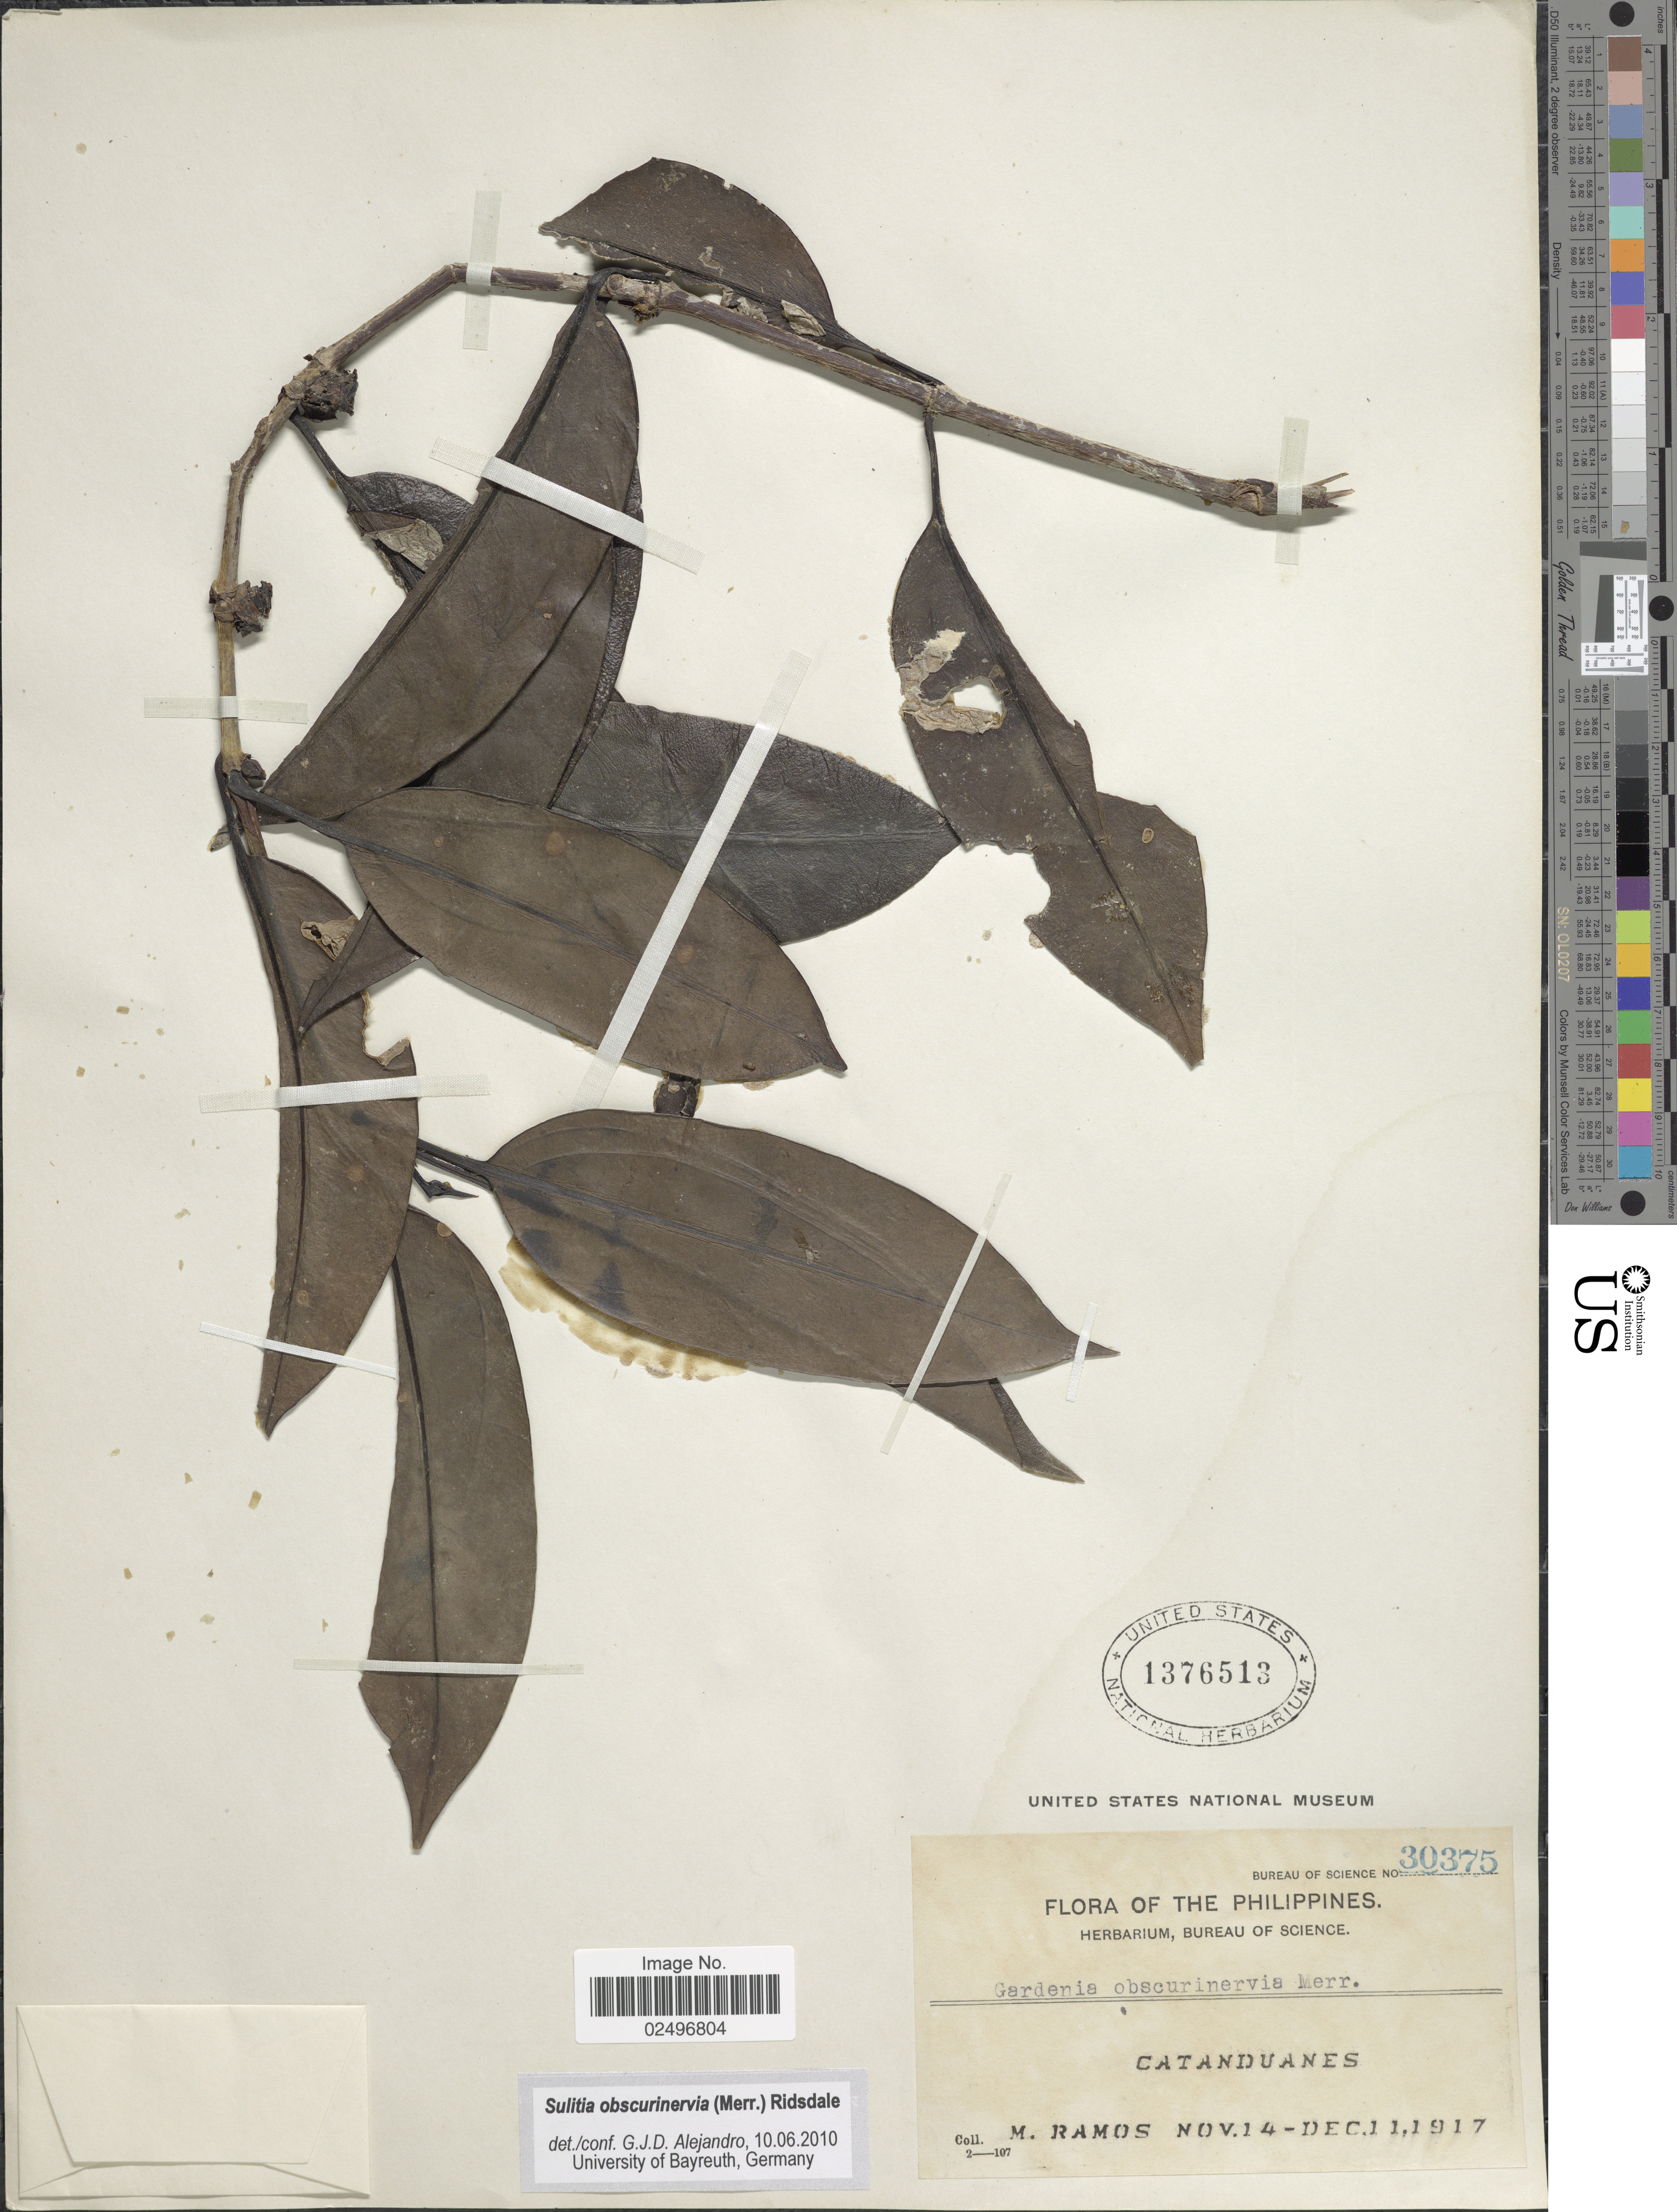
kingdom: Plantae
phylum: Tracheophyta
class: Magnoliopsida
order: Gentianales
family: Rubiaceae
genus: Sulitia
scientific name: Sulitia obscurinerva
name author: (Merr.) Ridsdale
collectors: M. Ramos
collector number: Bureau of Science 30375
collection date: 1917-11-14/1917-12-11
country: Philippines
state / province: Bicol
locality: Catanduanes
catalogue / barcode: US 1376513